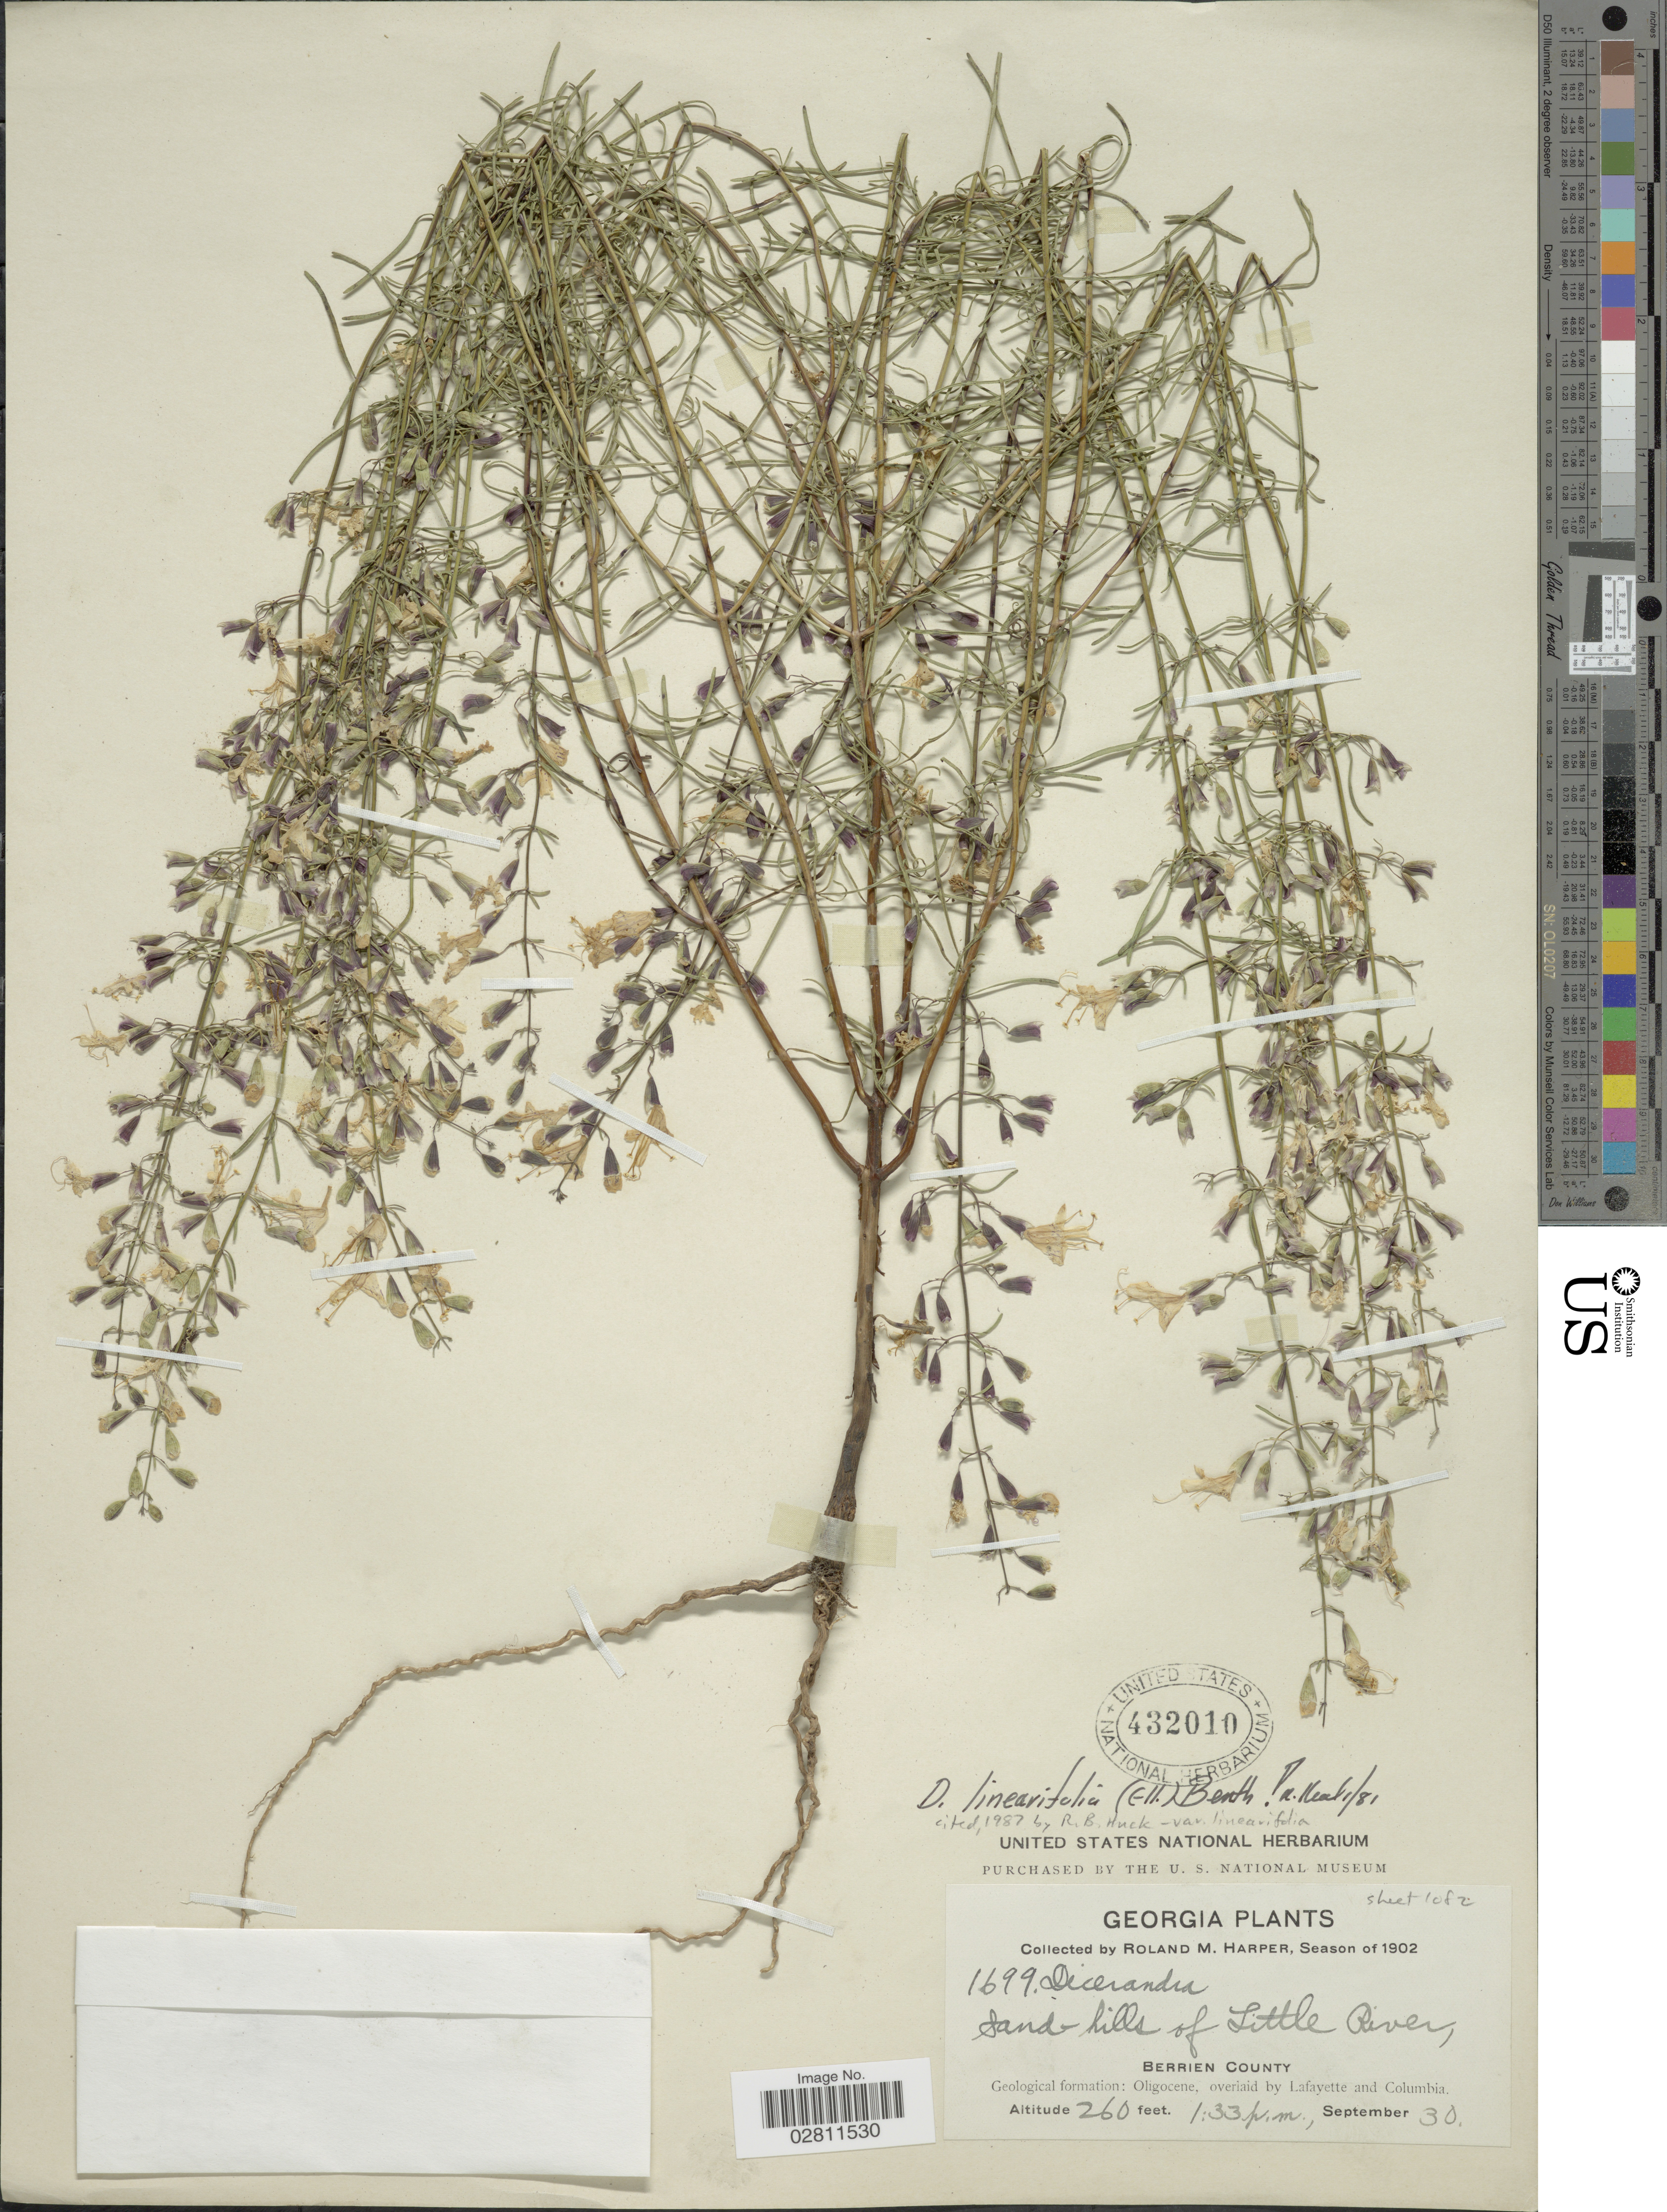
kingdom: Plantae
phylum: Tracheophyta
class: Magnoliopsida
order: Lamiales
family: Lamiaceae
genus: Dicerandra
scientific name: Dicerandra linearifolia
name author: (Elliott) Benth.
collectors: R. M. Harper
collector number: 1699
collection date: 1902-09-30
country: United States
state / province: Georgia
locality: Sand-hills of Little River, Berrien County. Geological formation: Oligocene, overlaid by Lafayette and Columbia.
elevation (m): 79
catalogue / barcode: US 432010